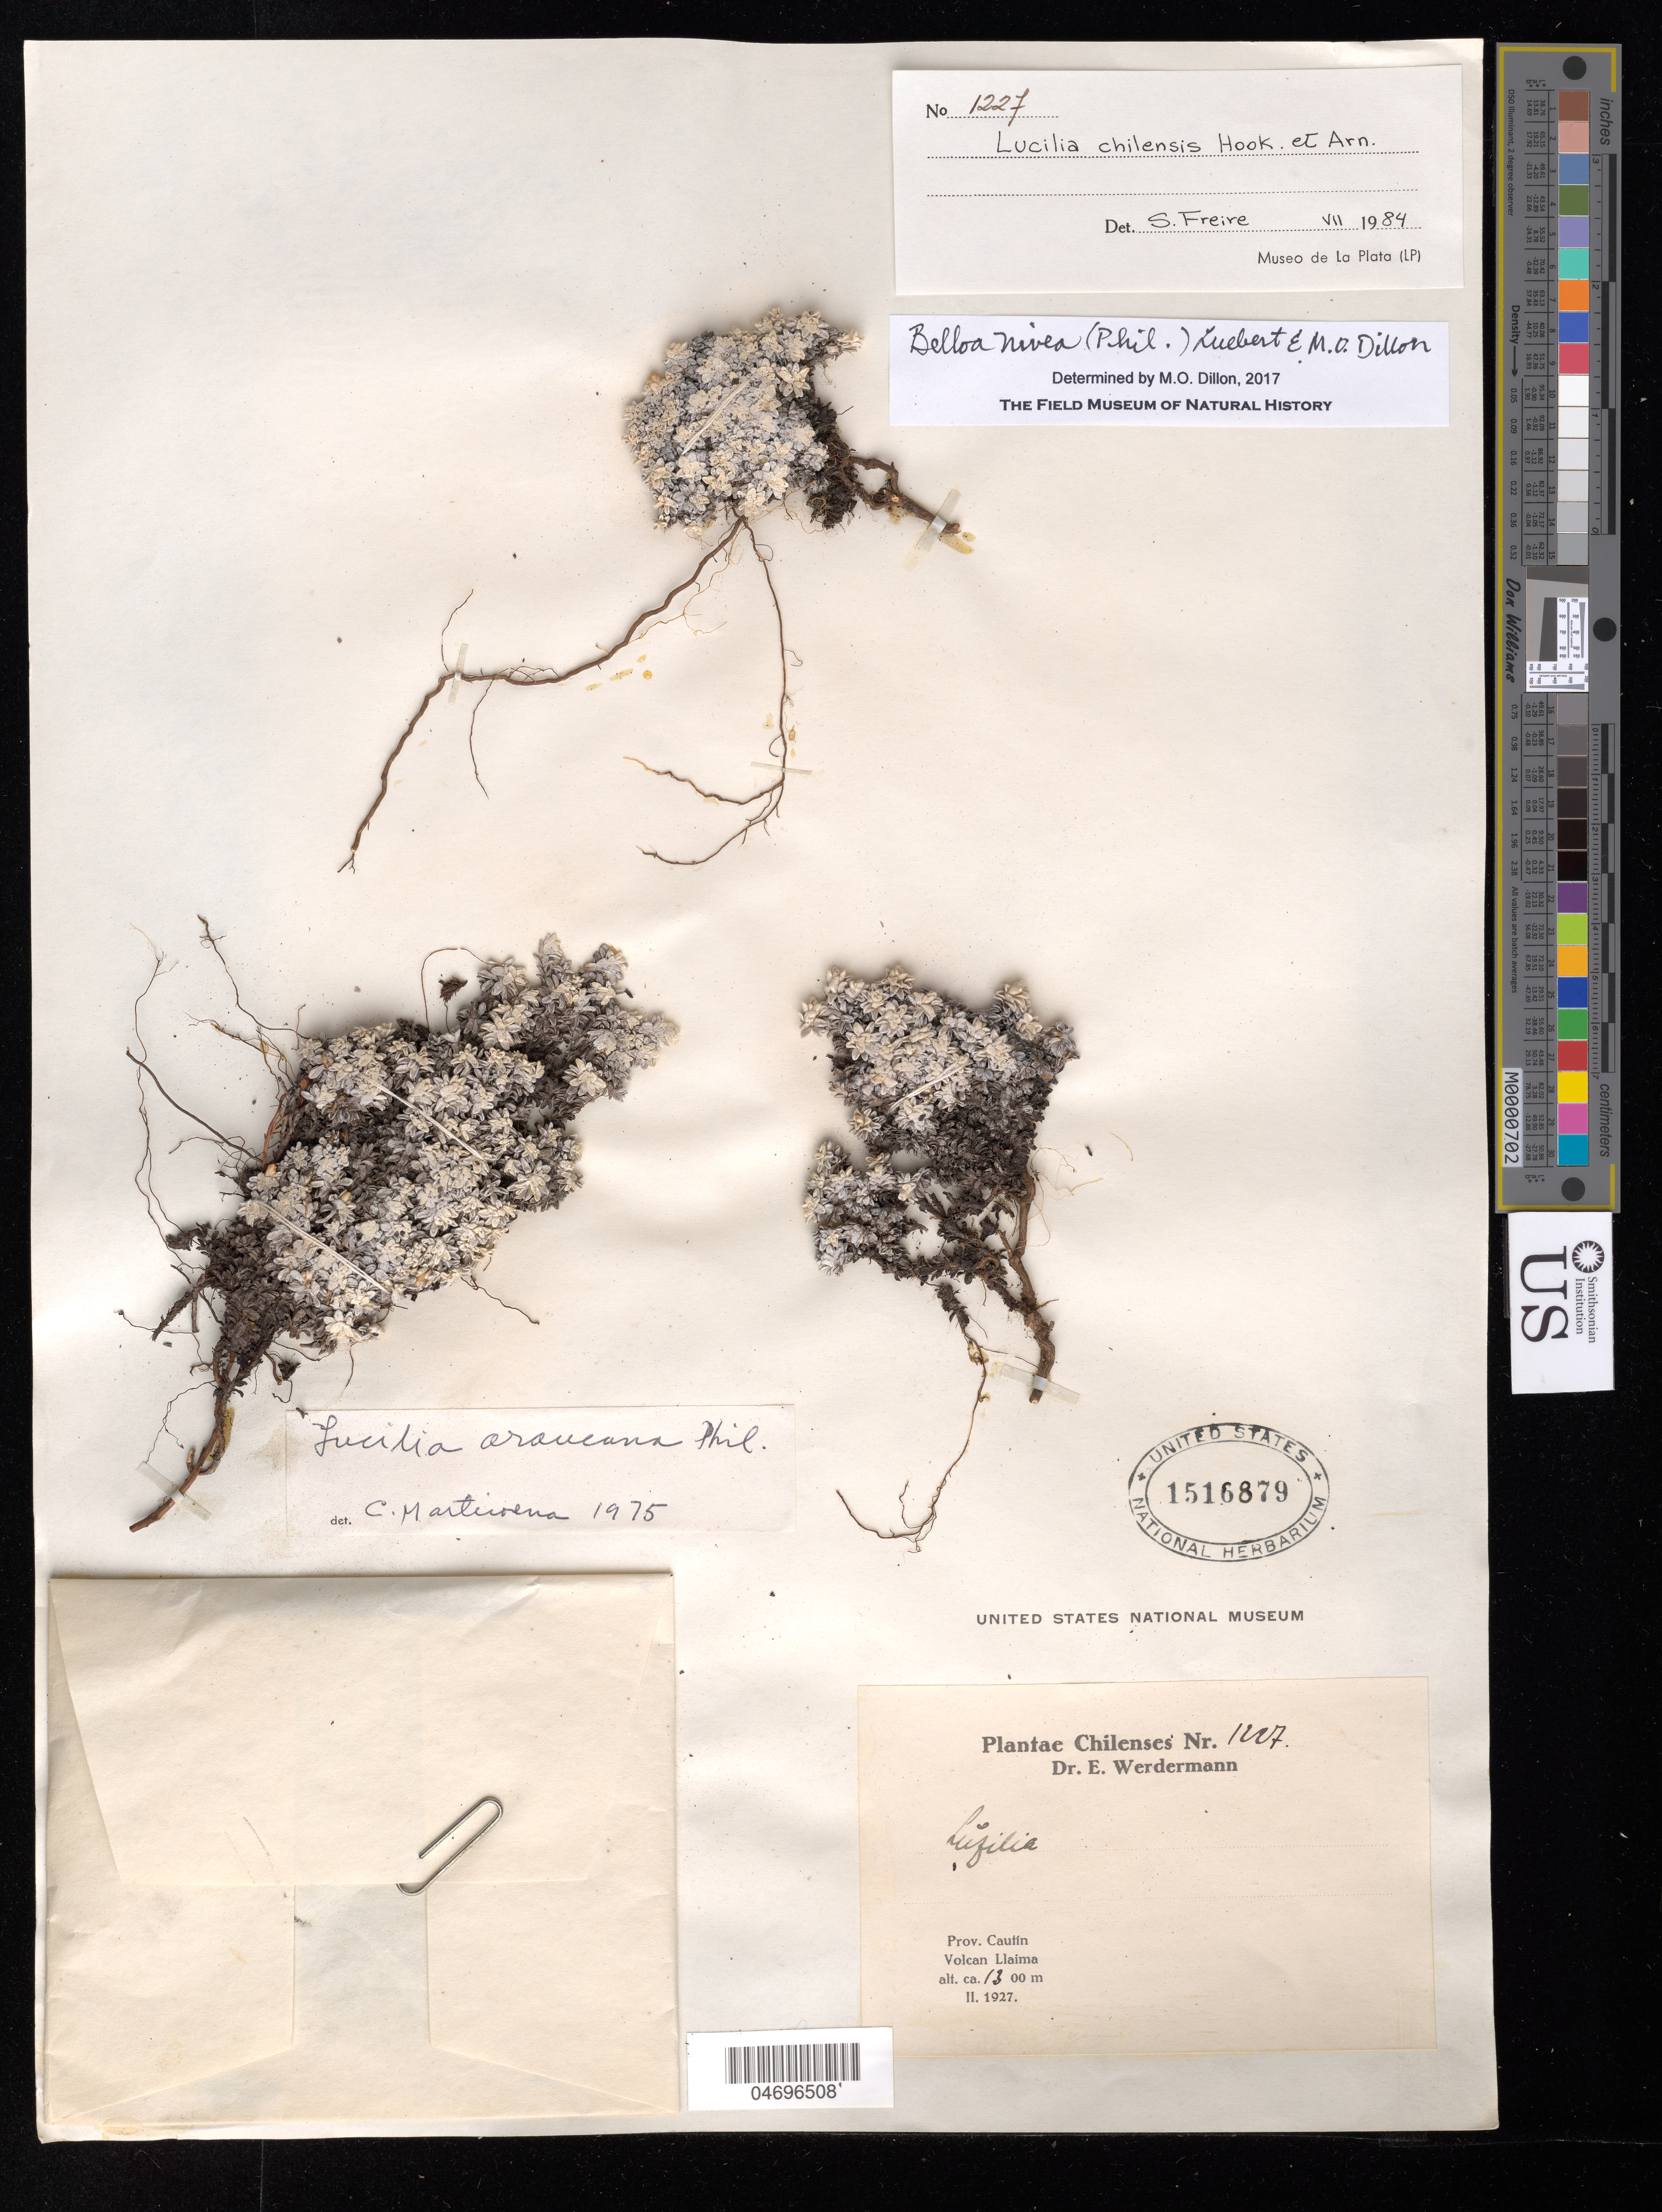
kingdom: Plantae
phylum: Tracheophyta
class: Magnoliopsida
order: Asterales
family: Asteraceae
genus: Belloa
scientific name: Belloa nivea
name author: (Phil.) & Dillon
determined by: Dillon, M. O.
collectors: E. Werdermann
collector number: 1207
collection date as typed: Feb 1927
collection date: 1927-02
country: Chile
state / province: Araucanía (IX)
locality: Volcan Llaima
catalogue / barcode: US 1516879